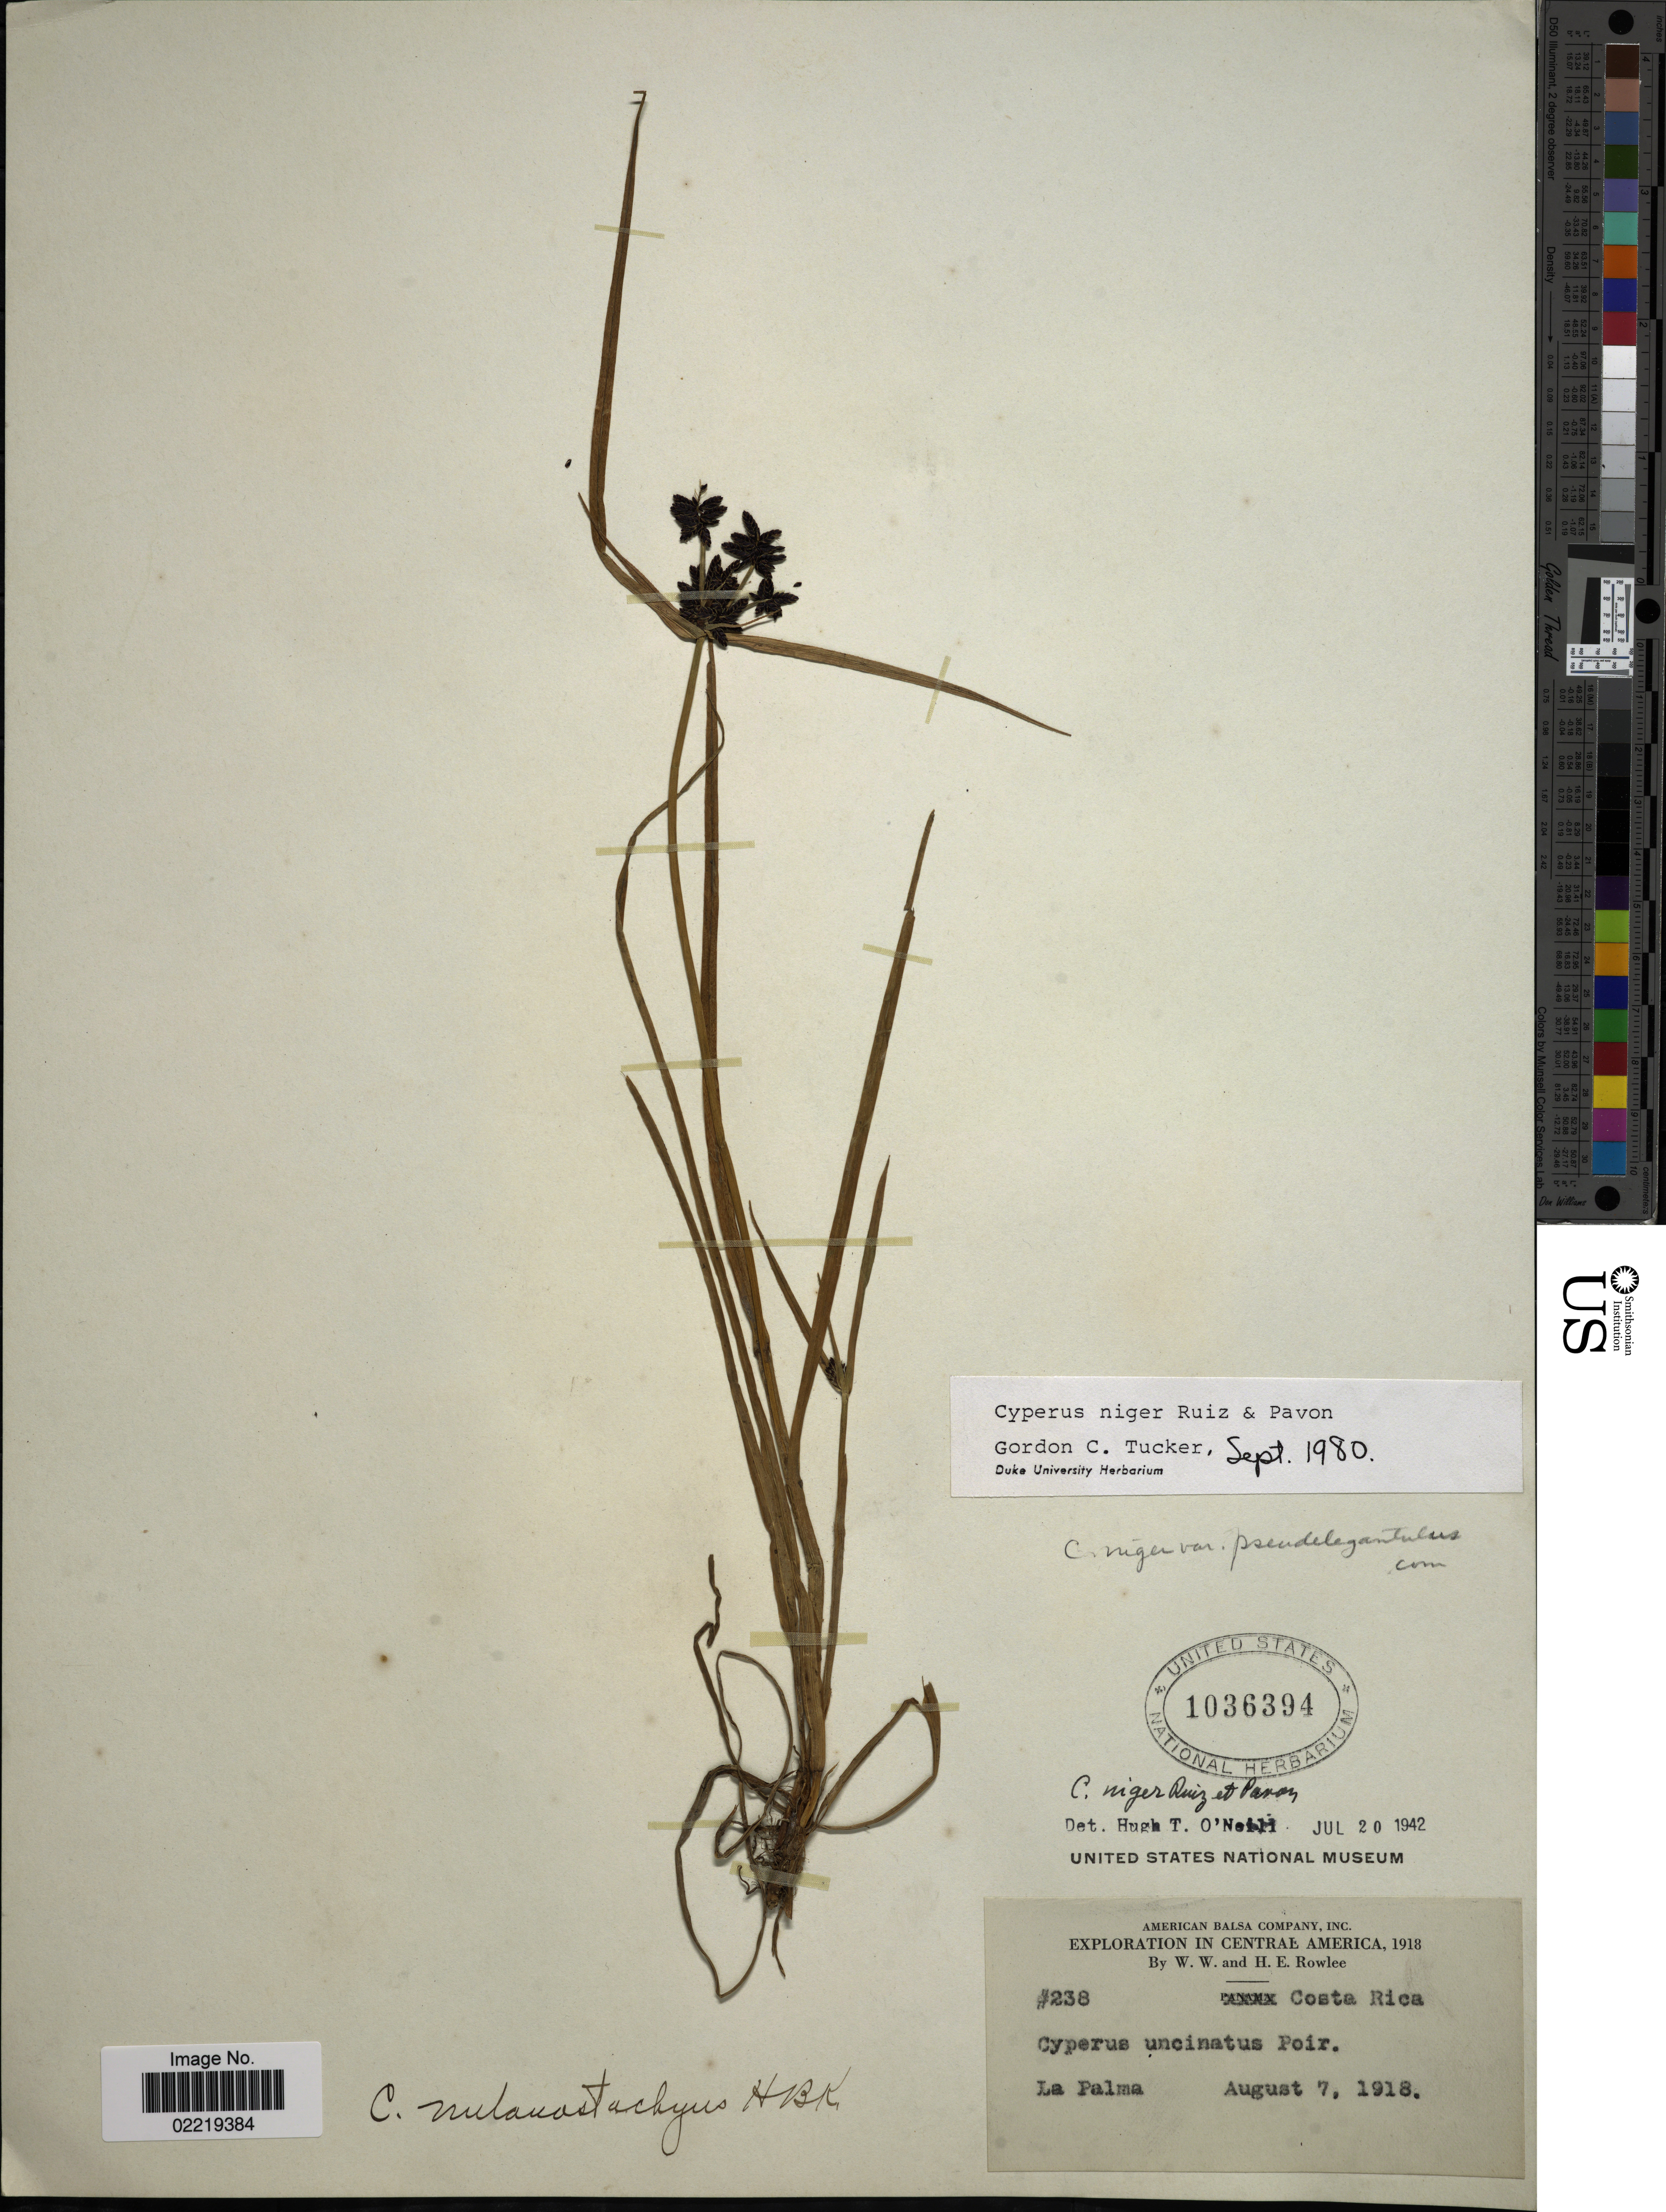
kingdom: Plantae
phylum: Tracheophyta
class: Liliopsida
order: Poales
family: Cyperaceae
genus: Cyperus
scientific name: Cyperus niger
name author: Ruiz & Pav.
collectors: W. W. Rowlee & H. E. Rowlee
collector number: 238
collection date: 1918-08-07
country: Panama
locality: Central America, La Palma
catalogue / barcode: US 106394